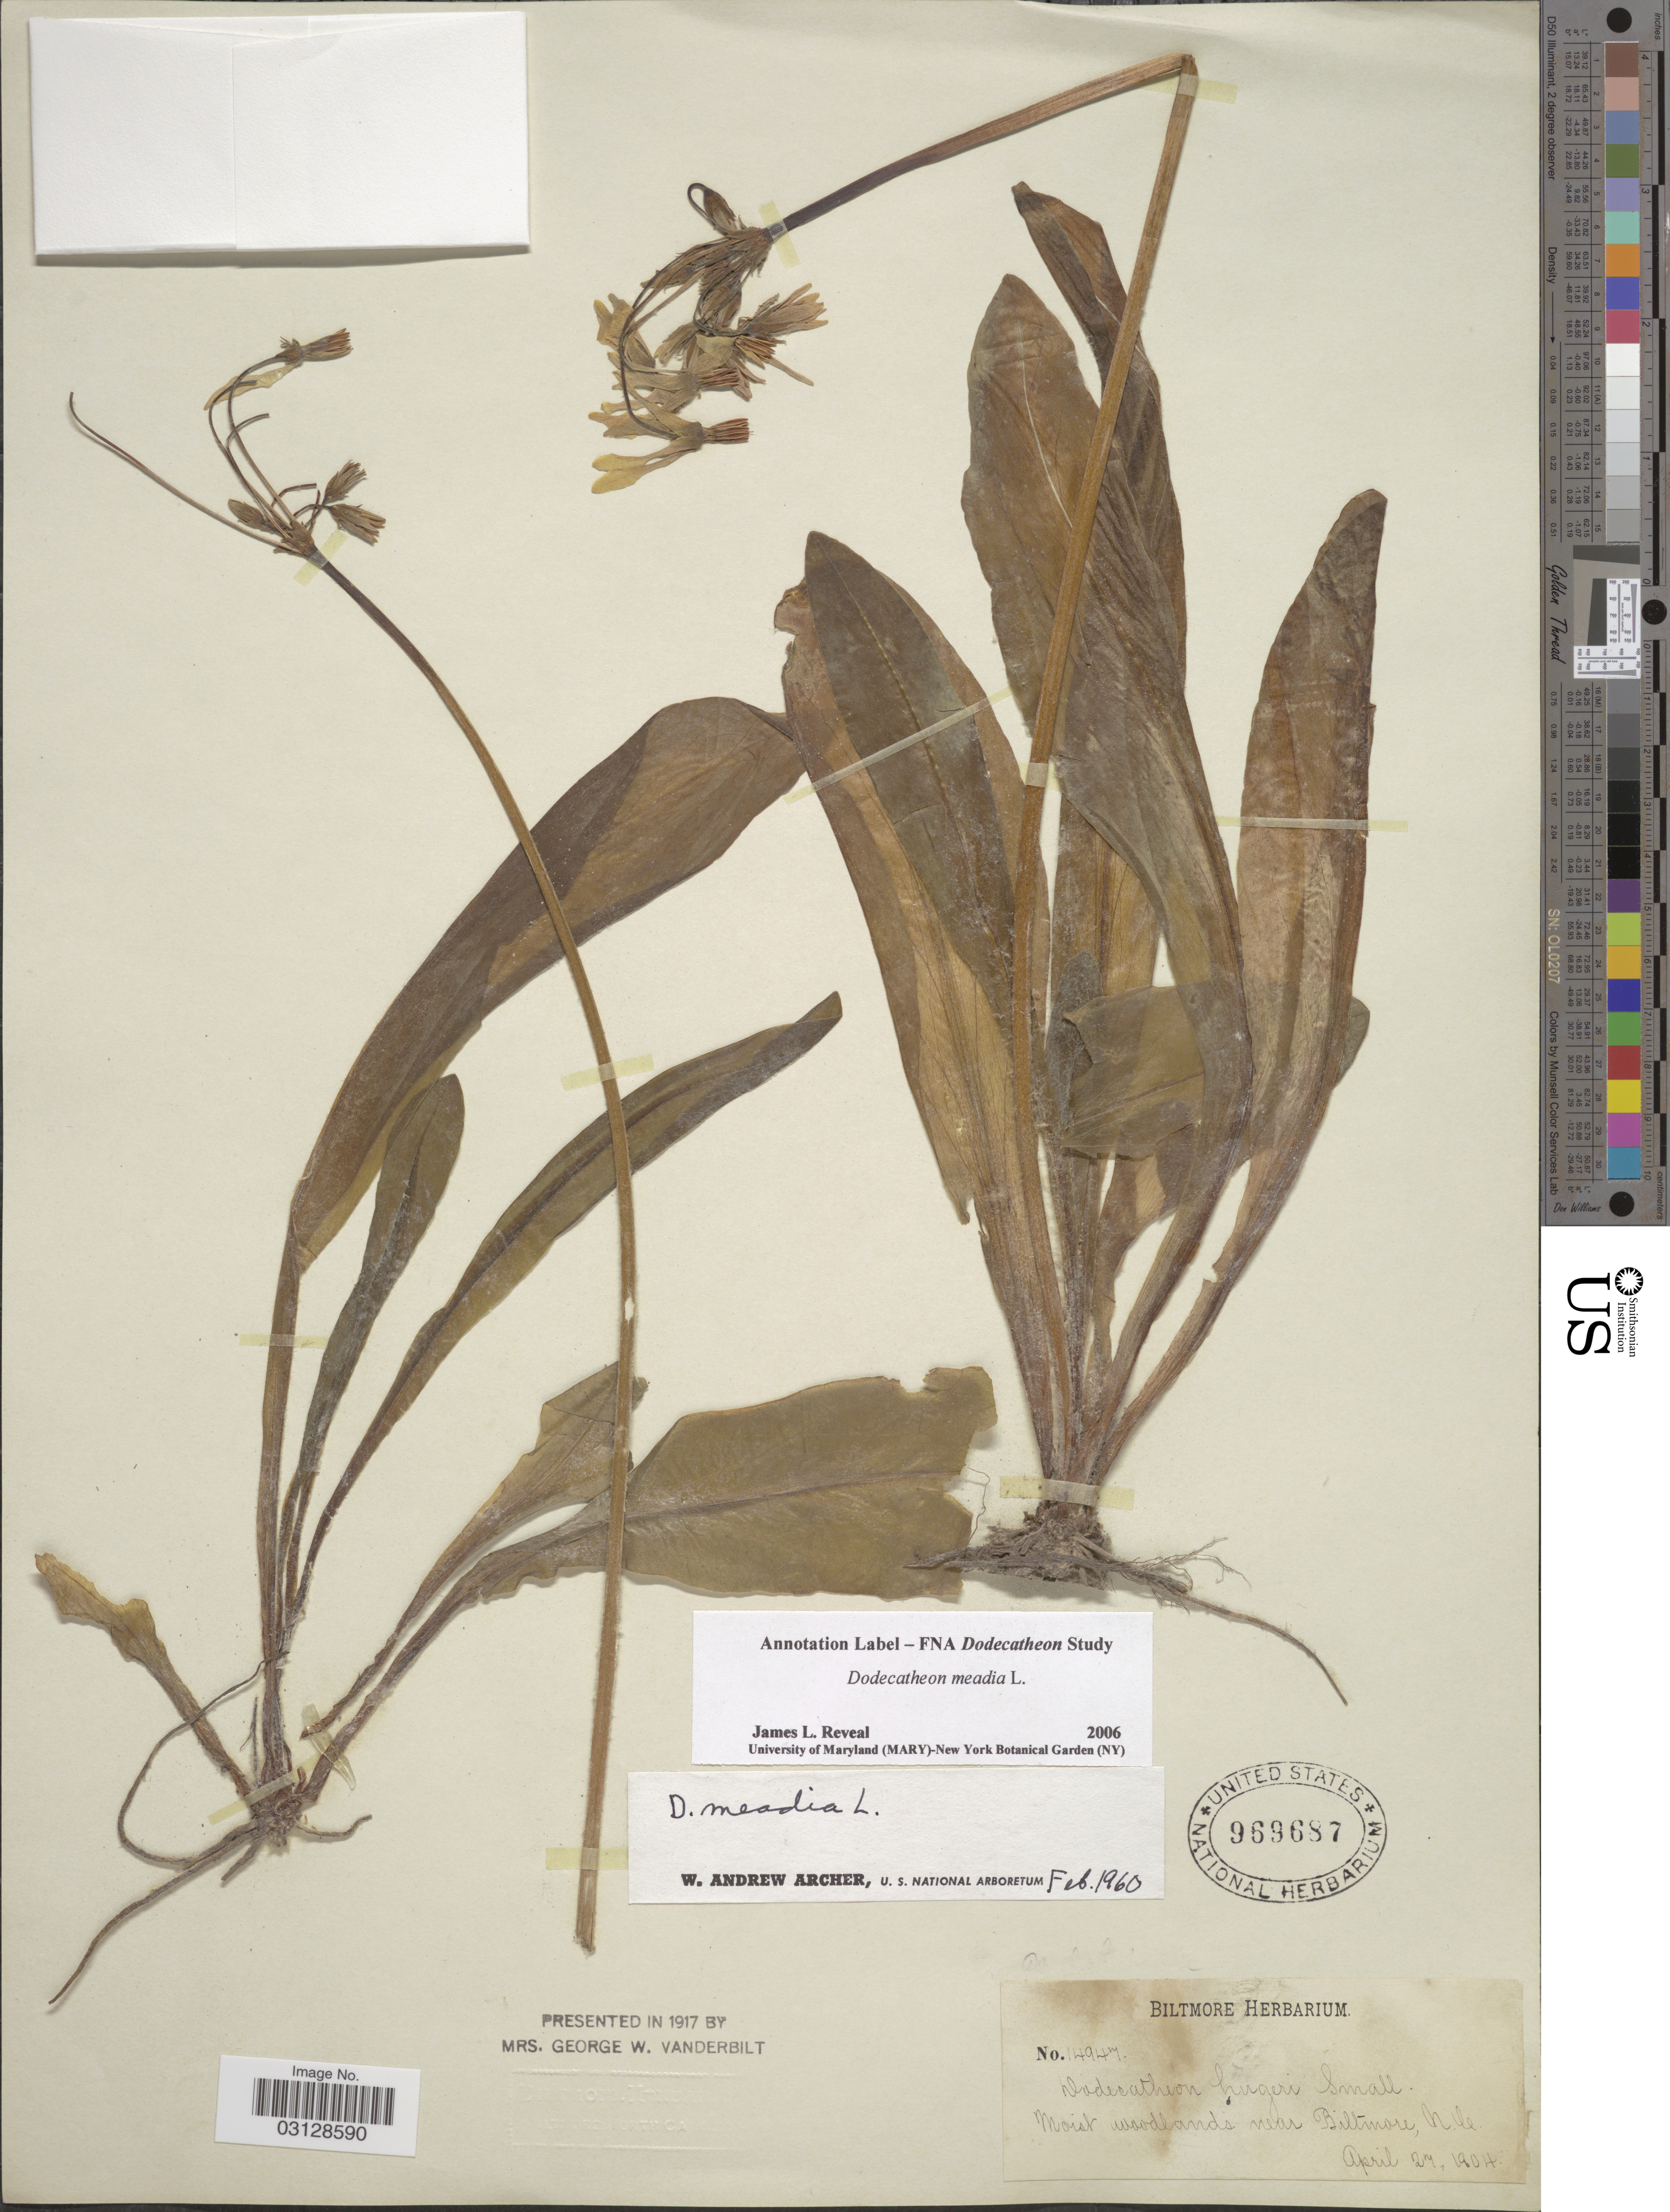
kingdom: Plantae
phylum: Tracheophyta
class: Magnoliopsida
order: Ericales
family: Primulaceae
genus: Dodecatheon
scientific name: Dodecatheon meadia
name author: L.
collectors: ex herb. Biltmore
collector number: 14947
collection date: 1904-04-27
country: United States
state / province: North Carolina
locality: Near Biltmore.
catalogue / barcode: US 969687